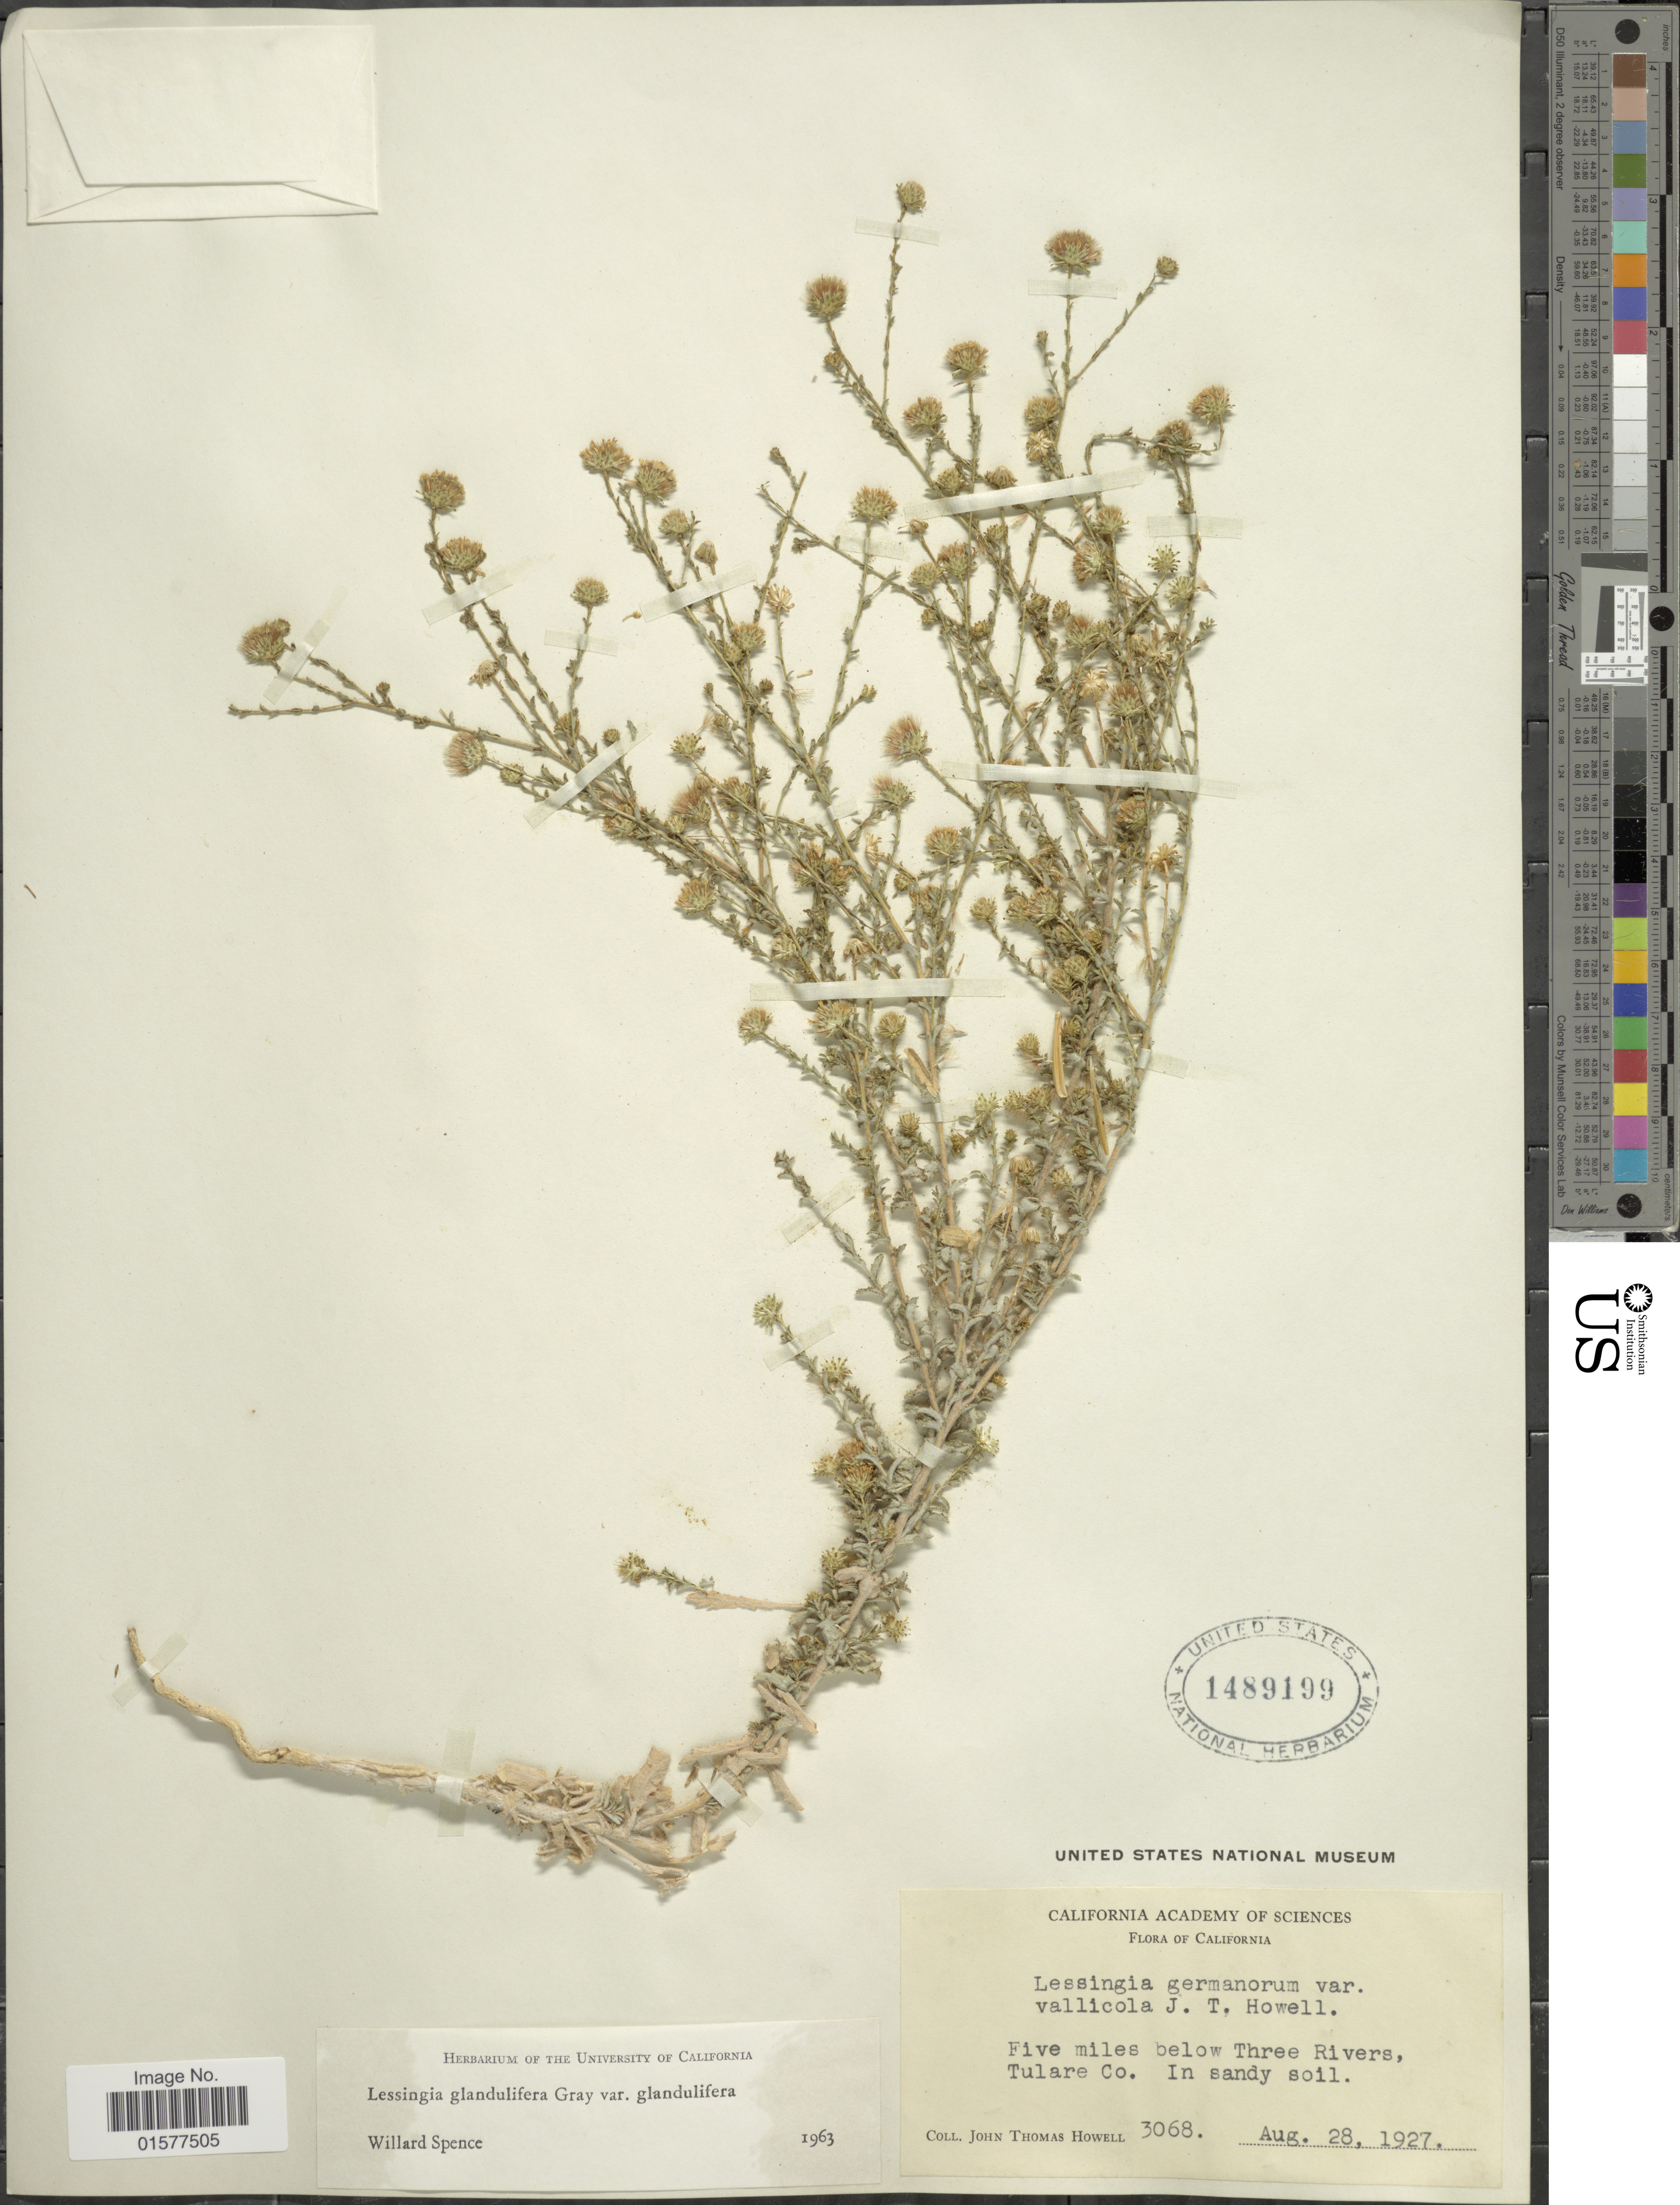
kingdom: Plantae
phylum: Tracheophyta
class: Magnoliopsida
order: Asterales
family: Asteraceae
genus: Lessingia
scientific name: Lessingia glandulifera var. glandulifera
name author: (A. Gray) J.T. Howell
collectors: J. T. Howell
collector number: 3068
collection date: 1927-08-28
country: United States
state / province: California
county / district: Tulare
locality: Five miles below Three Rivers, Tulare Co., In sandy soil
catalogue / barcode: US 1489199